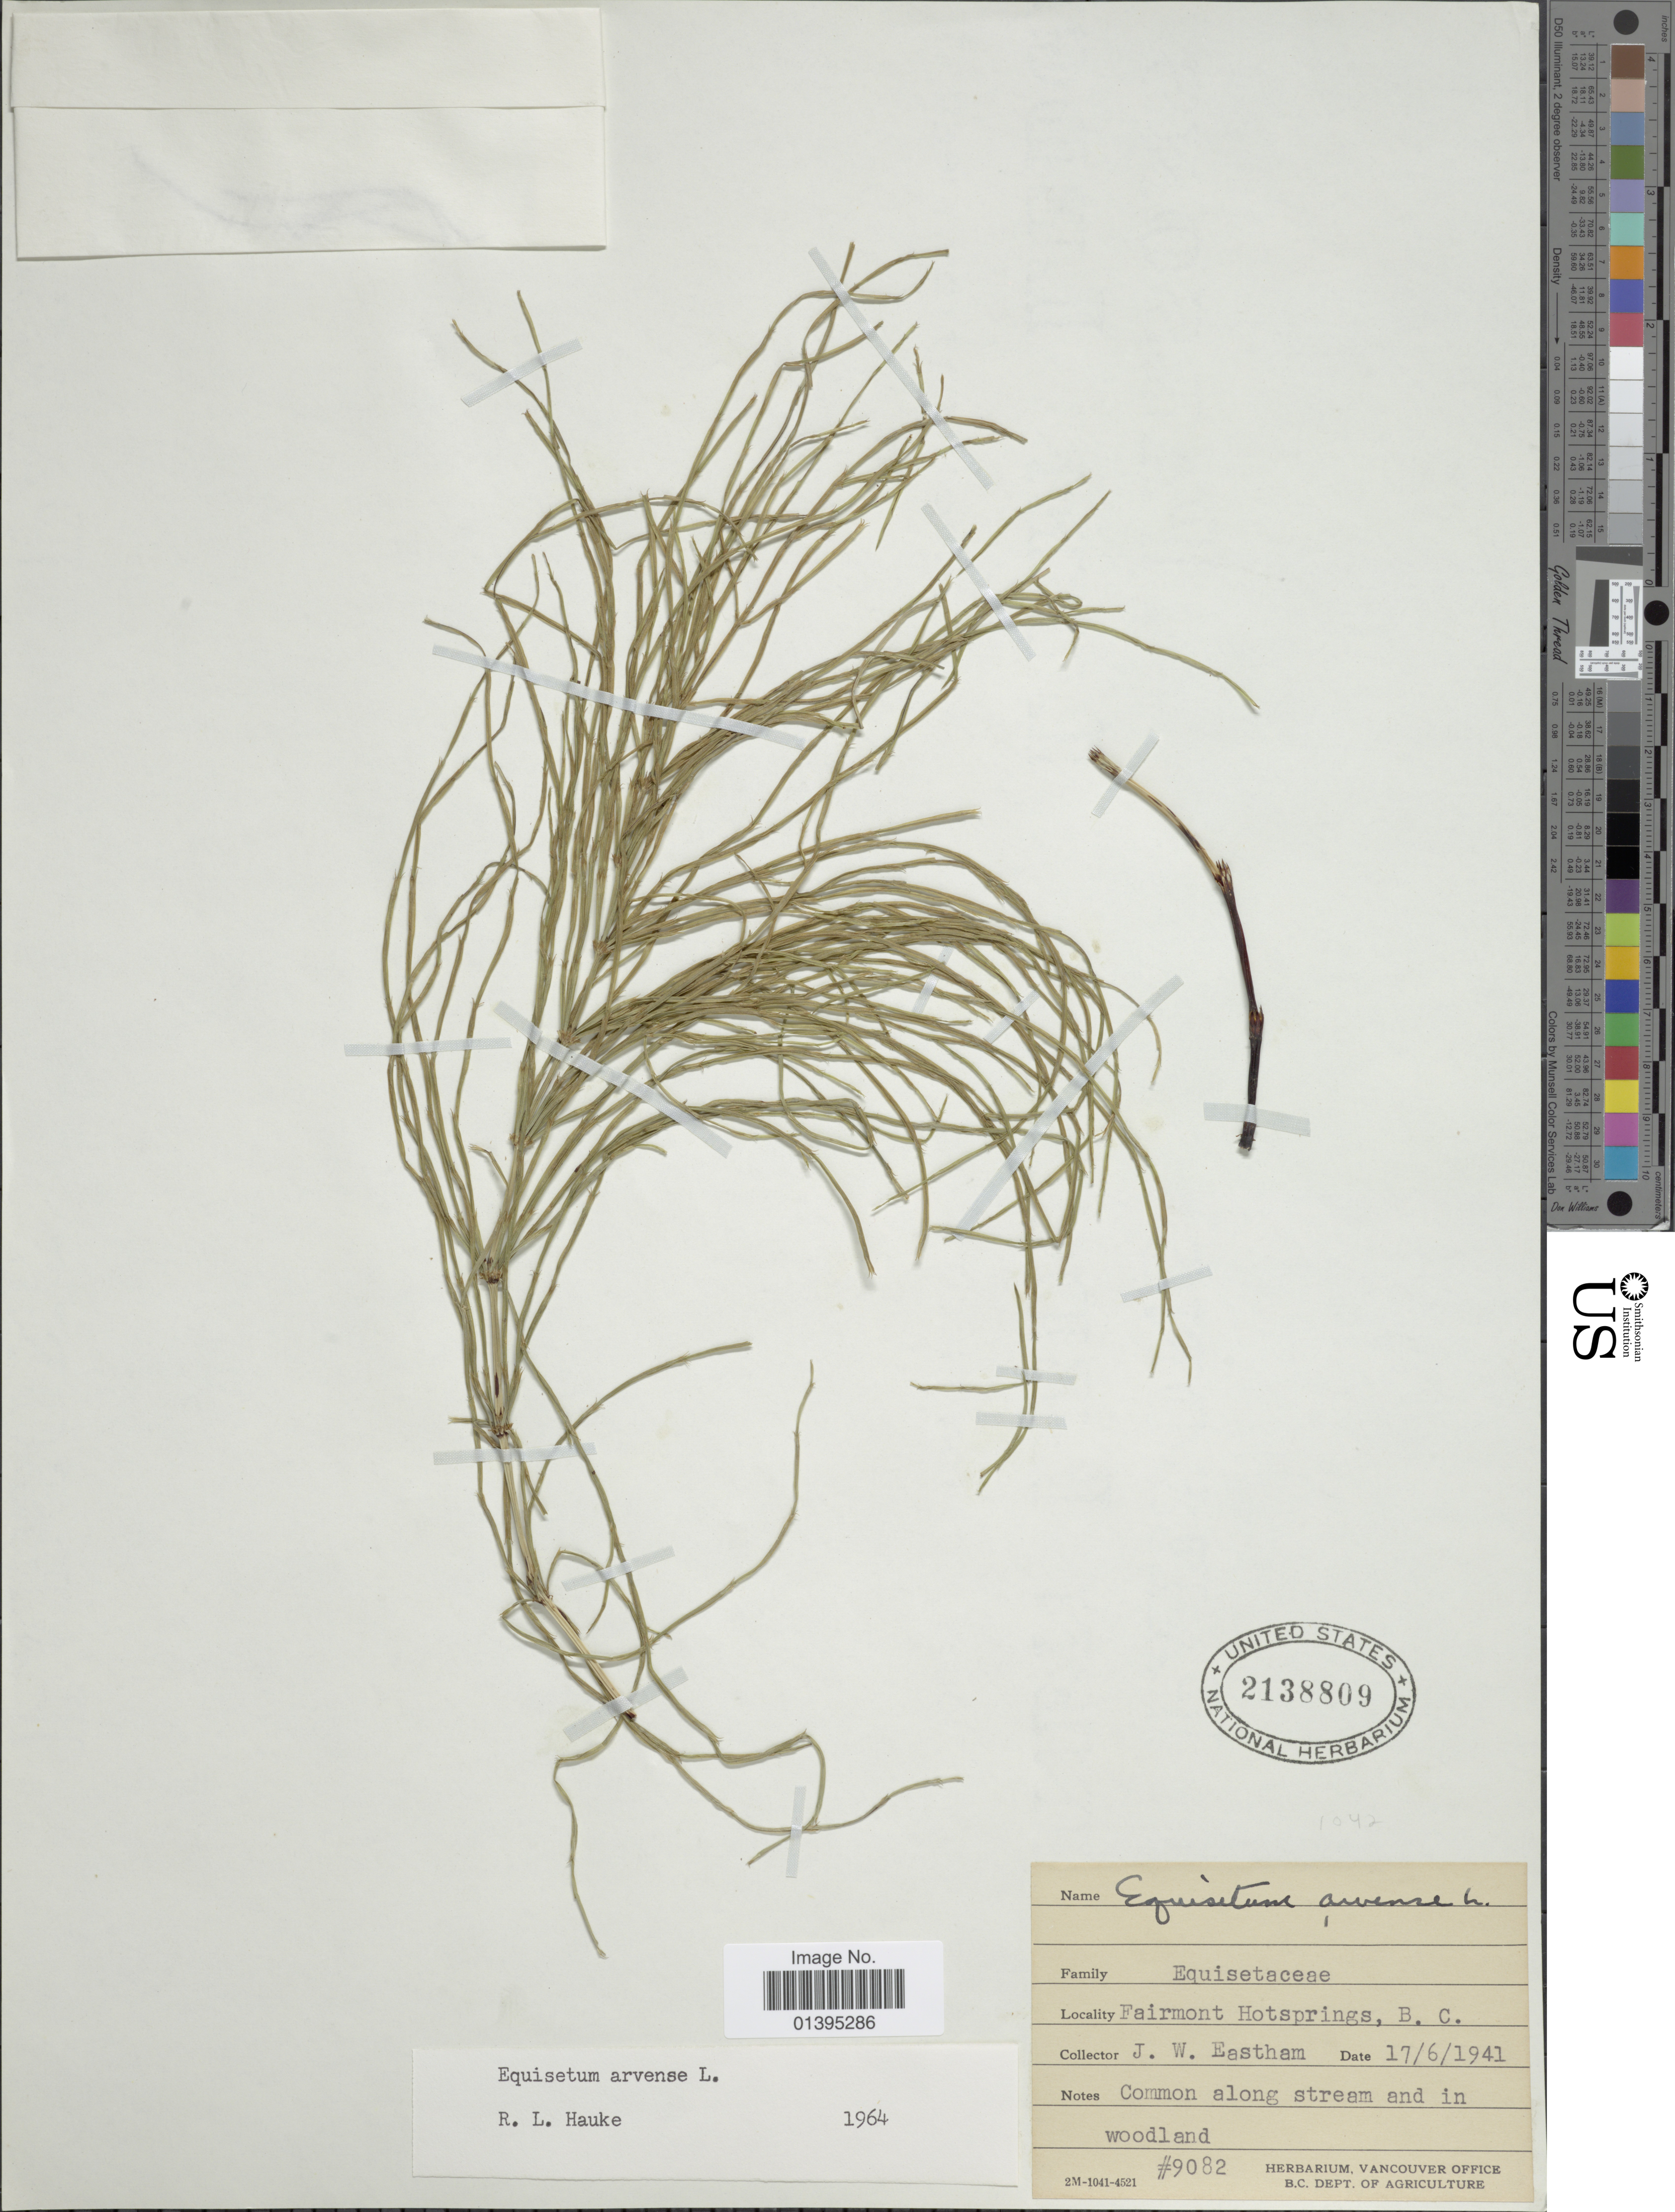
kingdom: Plantae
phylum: Tracheophyta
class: Polypodiopsida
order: Equisetales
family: Equisetaceae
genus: Equisetum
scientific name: Equisetum arvense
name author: L.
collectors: J. Eastham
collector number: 9082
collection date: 1941-06-17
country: Canada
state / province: British Columbia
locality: Fairmont Hotsprings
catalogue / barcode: US 2138809